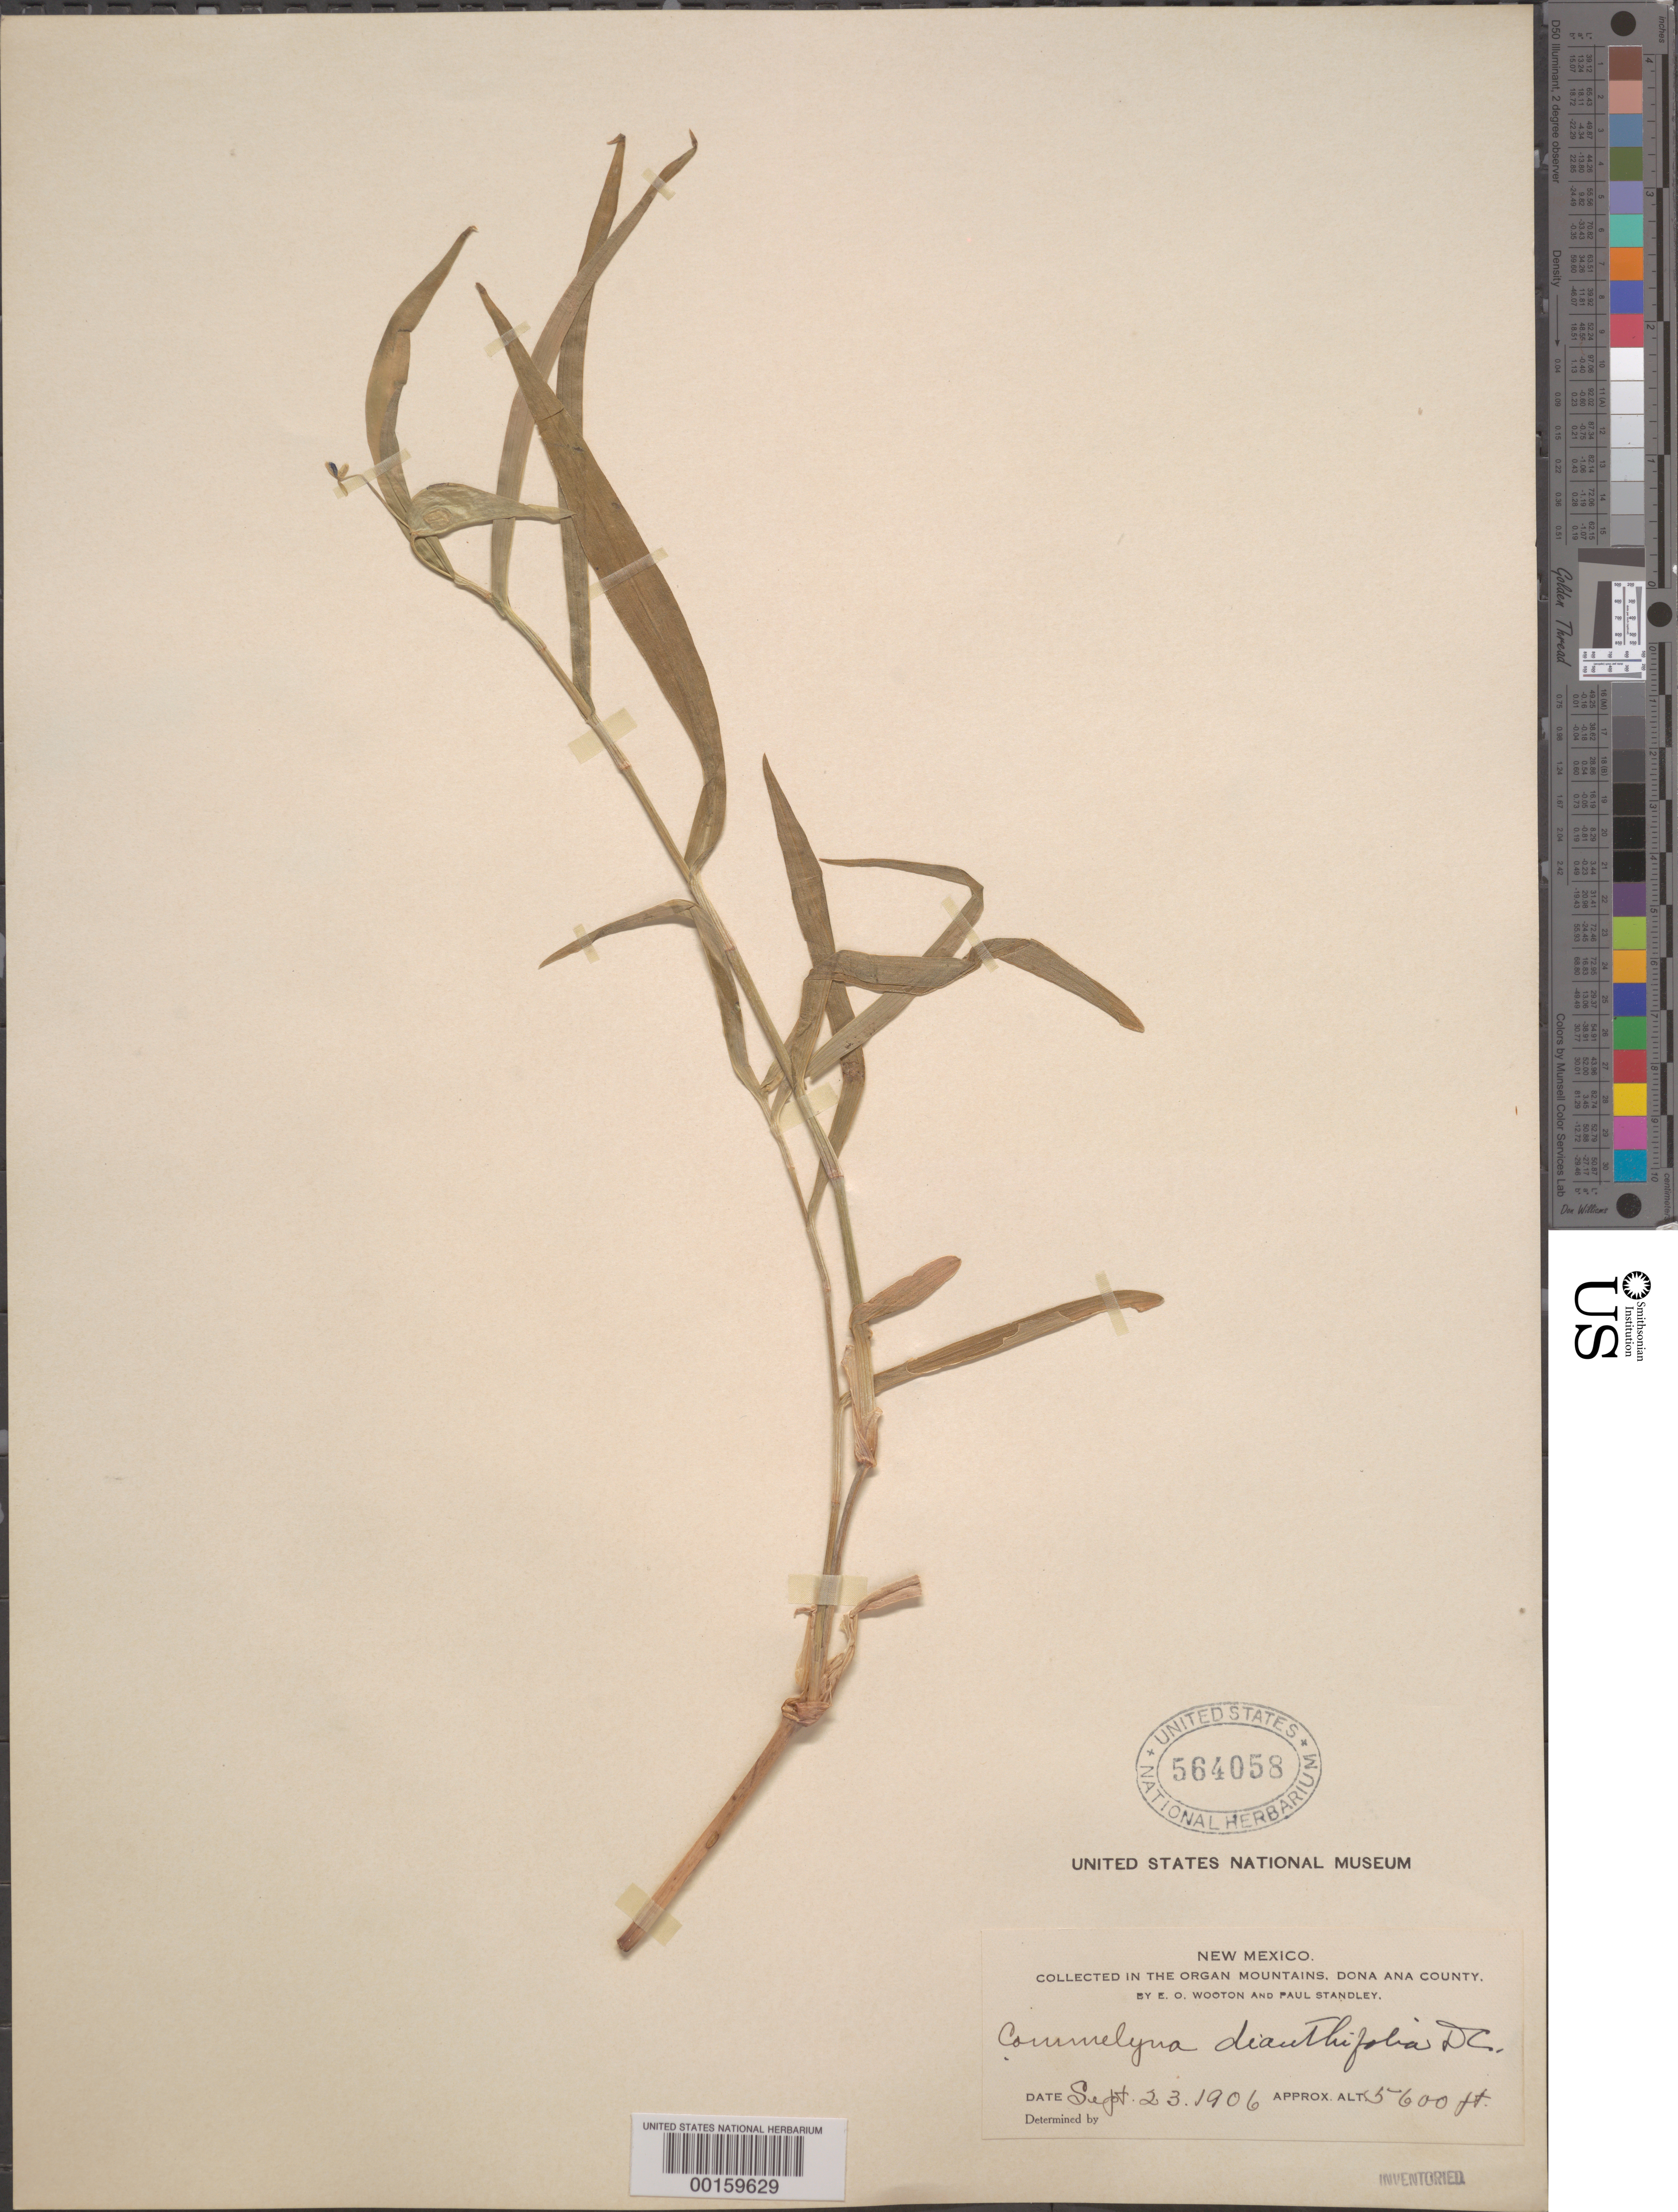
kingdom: Plantae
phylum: Tracheophyta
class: Liliopsida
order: Commelinales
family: Commelinaceae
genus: Commelina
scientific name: Commelina dianthifolia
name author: Redouté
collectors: E. O. Wooton & P. C. Standley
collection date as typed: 23 Sep 1906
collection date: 1906-09-23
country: United States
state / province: New Mexico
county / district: Dona Ana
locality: Organ mts.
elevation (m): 1708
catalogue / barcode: US 564058